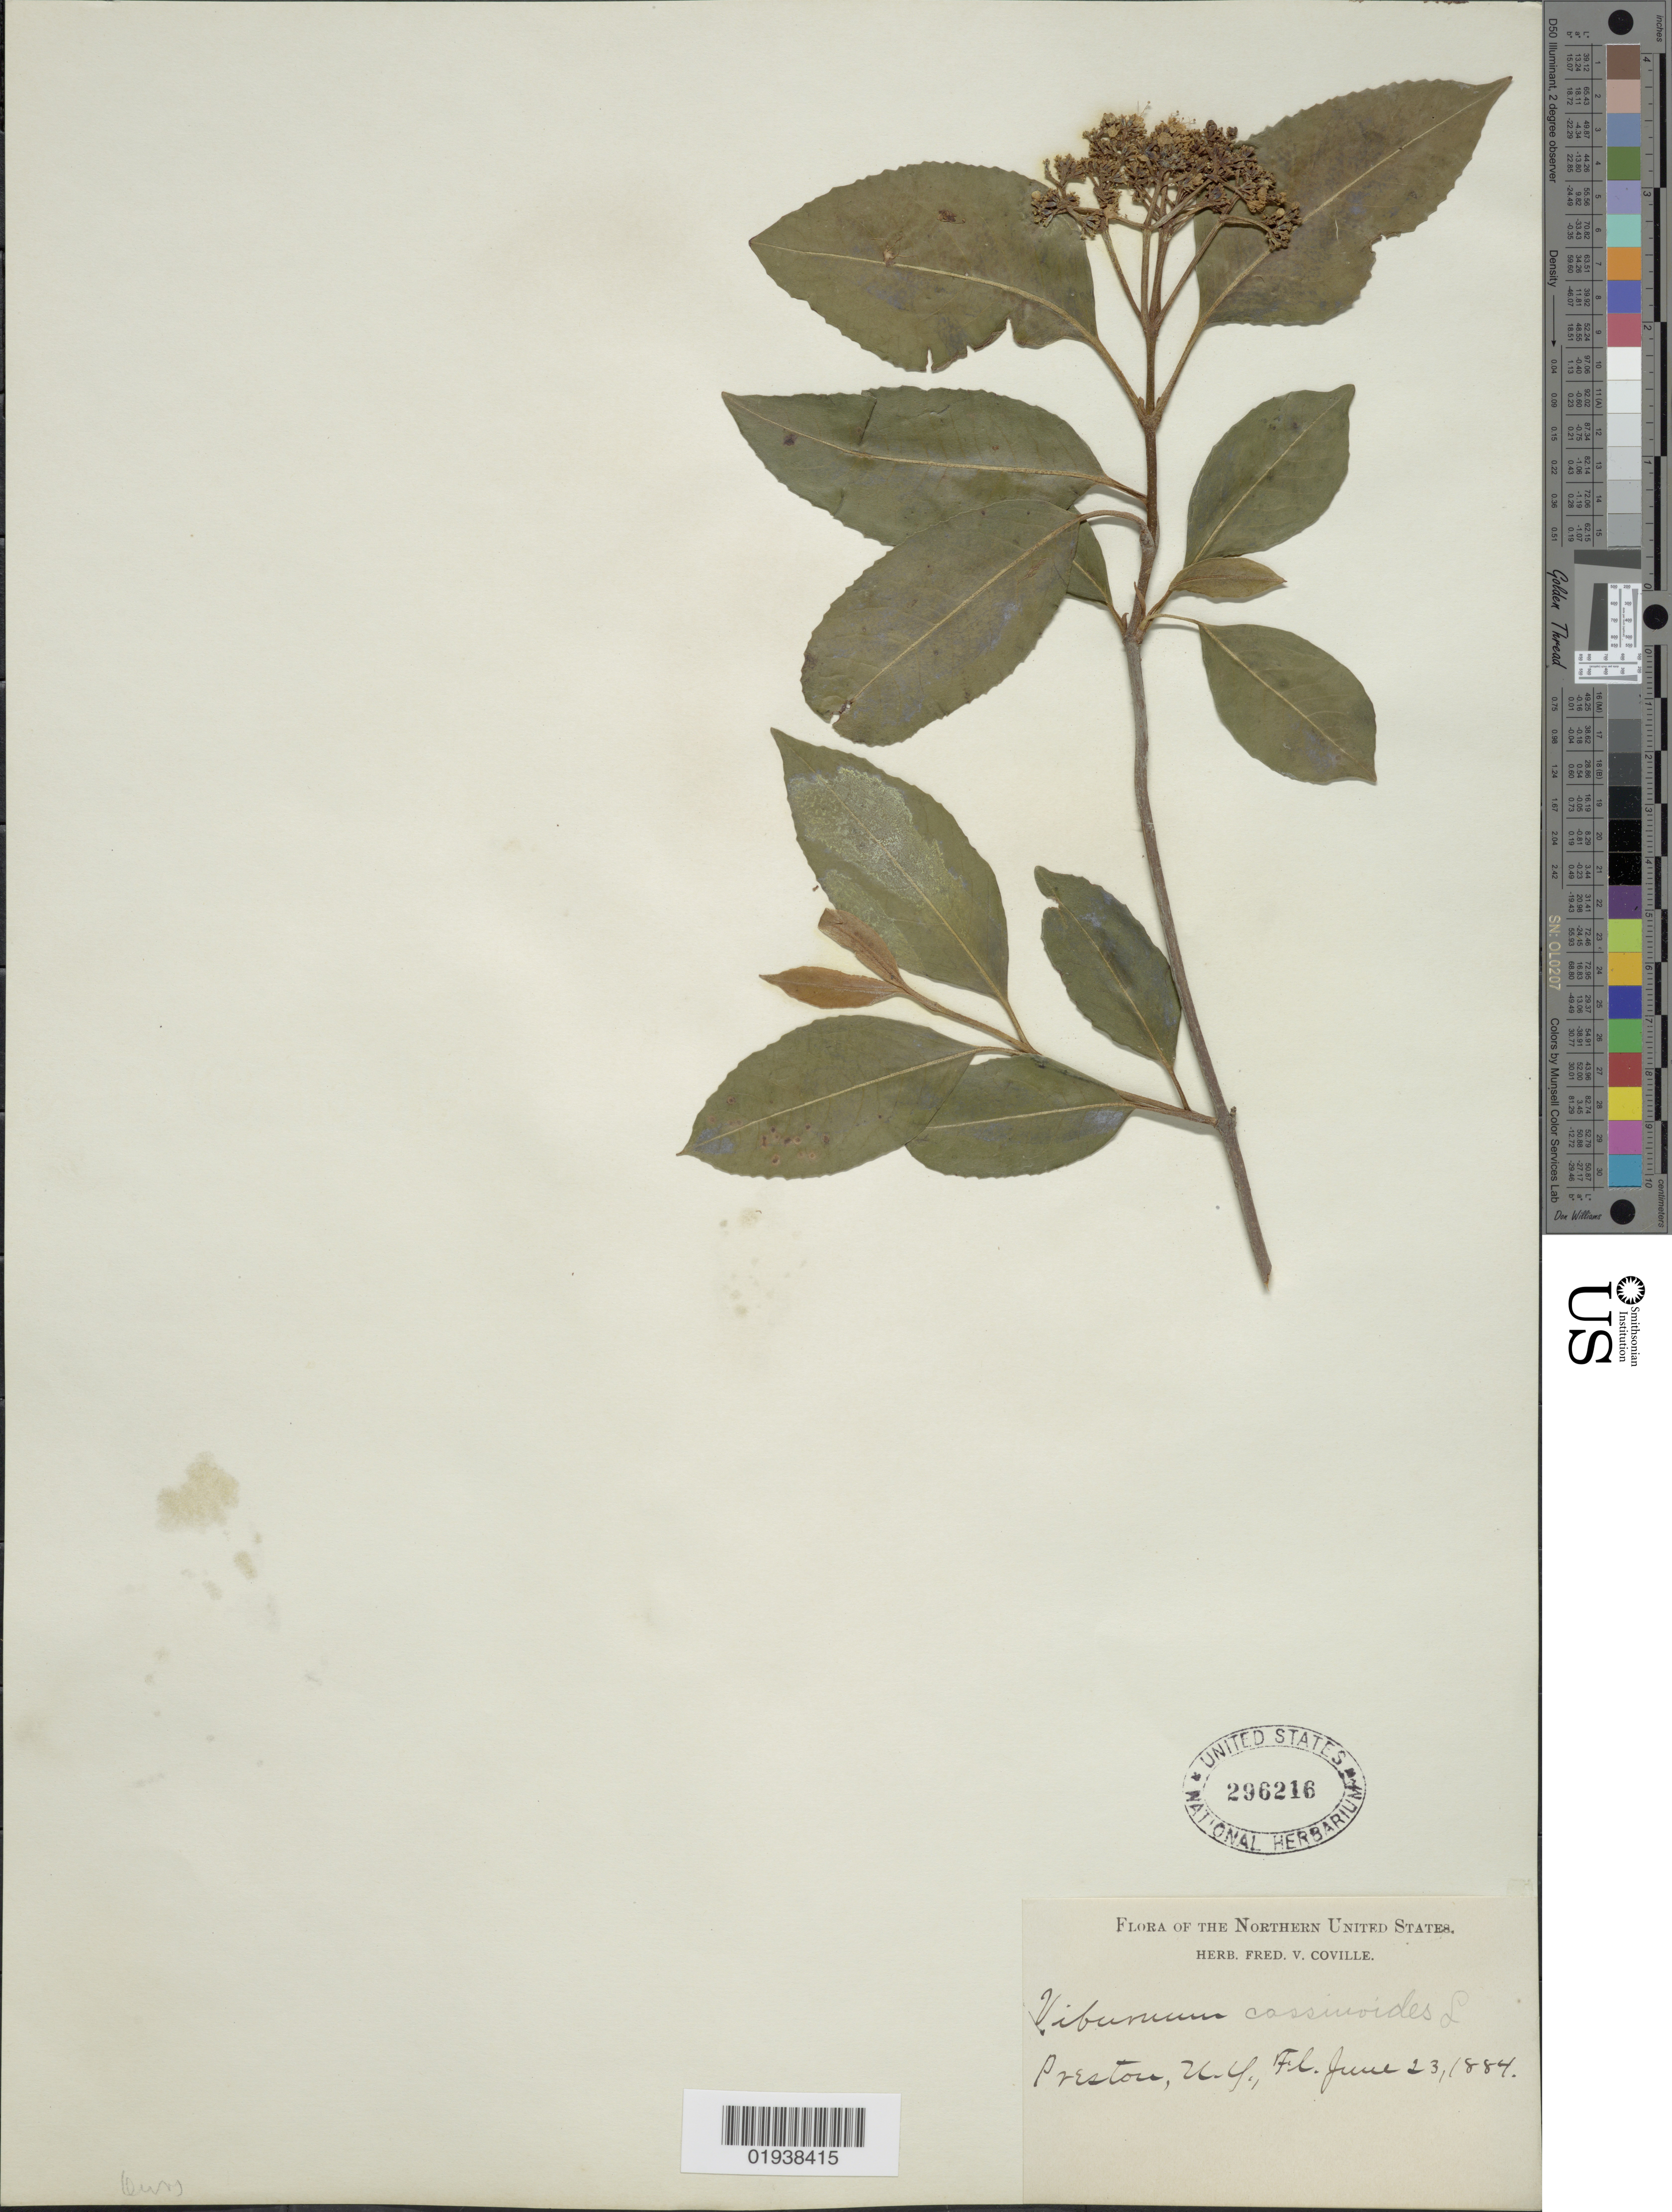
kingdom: Plantae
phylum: Tracheophyta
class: Magnoliopsida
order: Dipsacales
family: Viburnaceae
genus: Viburnum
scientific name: Viburnum cassinoides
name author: L.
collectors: F. V. Coville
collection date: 1884-06-23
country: United States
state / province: New York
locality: Northern United States. Preston.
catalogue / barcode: US 296216